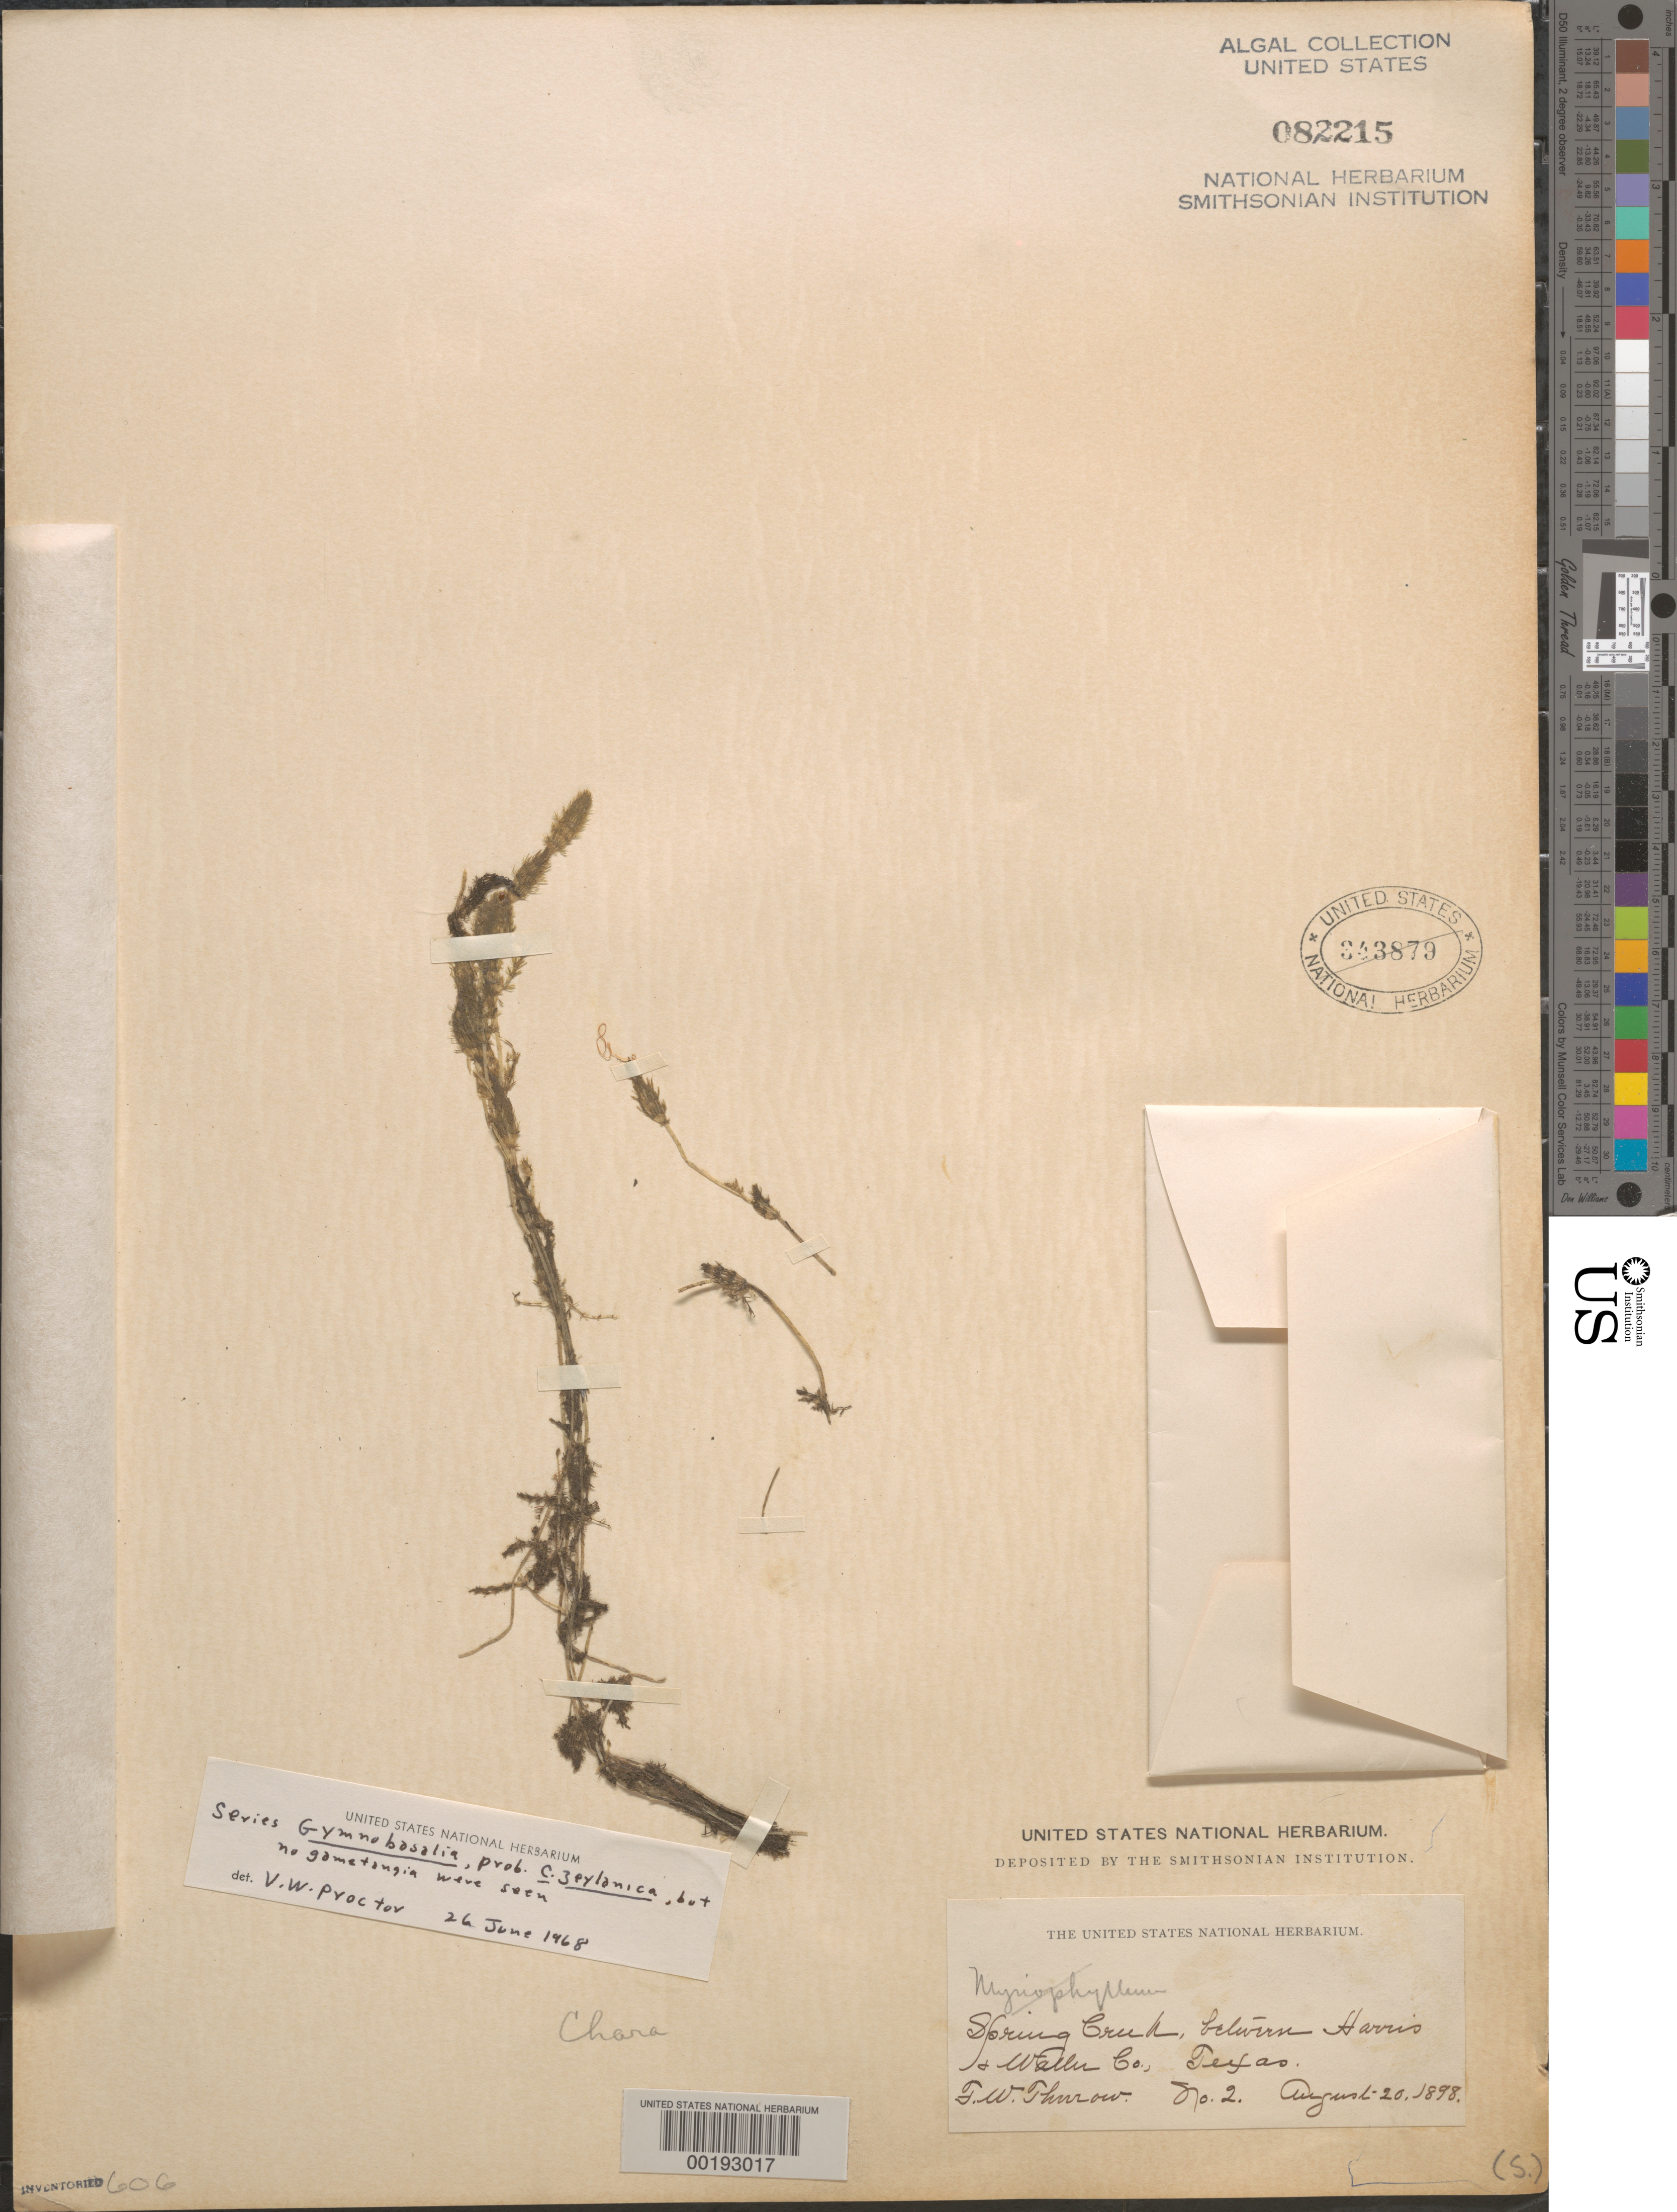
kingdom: Plantae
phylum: Charophyta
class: Charophyceae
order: Charales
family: Characeae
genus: Chara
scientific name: Chara zeylanica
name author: J.G. Klein ex Willd.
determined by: Proctor, V. W.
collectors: F. W. Thurow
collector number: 2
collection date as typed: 20 Aug 1898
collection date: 1898-08-20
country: United States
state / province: Texas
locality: Spring Creek, on Harris County-Waller County line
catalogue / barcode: US 82215